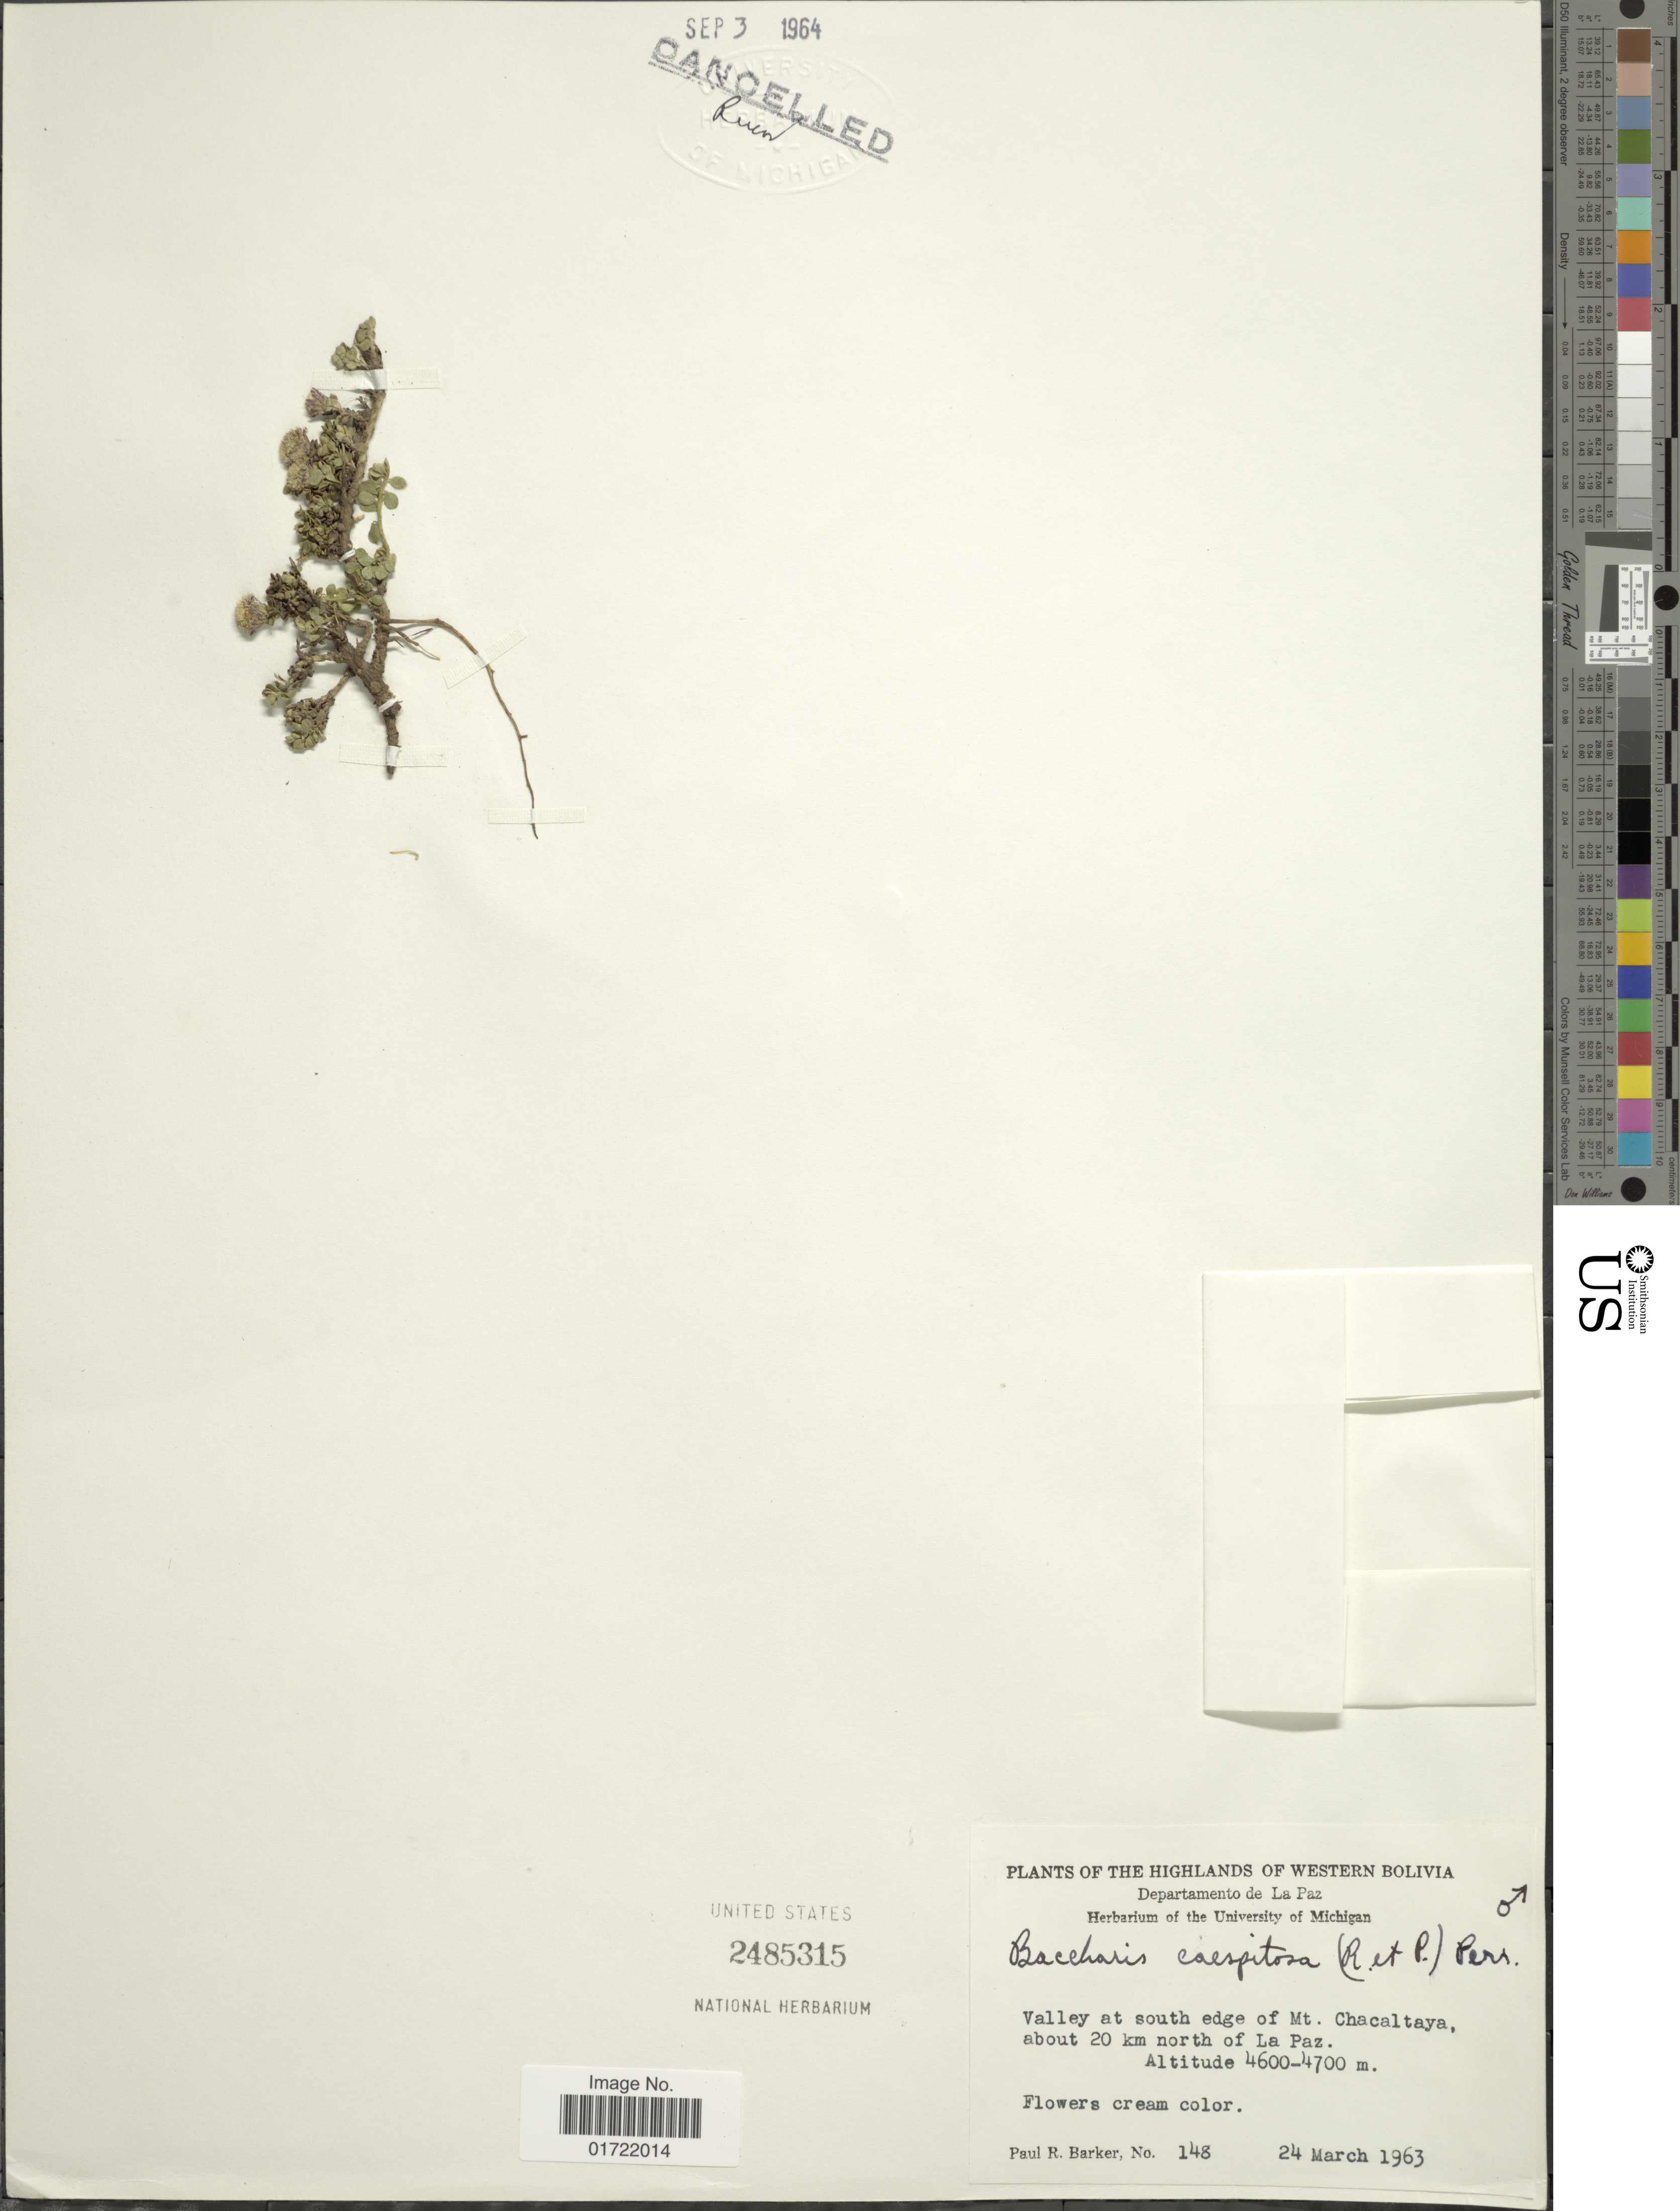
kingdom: Plantae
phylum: Tracheophyta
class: Magnoliopsida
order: Asterales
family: Asteraceae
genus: Baccharis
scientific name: Baccharis caespitosa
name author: (Ruiz & Pav.) Pers.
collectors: P. R. Barker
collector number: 148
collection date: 1963-03-24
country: Bolivia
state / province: La Paz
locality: Valley at south edge of Mt. Chacaltaya about 20 km north of La Paz.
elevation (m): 4600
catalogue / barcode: US 2485315